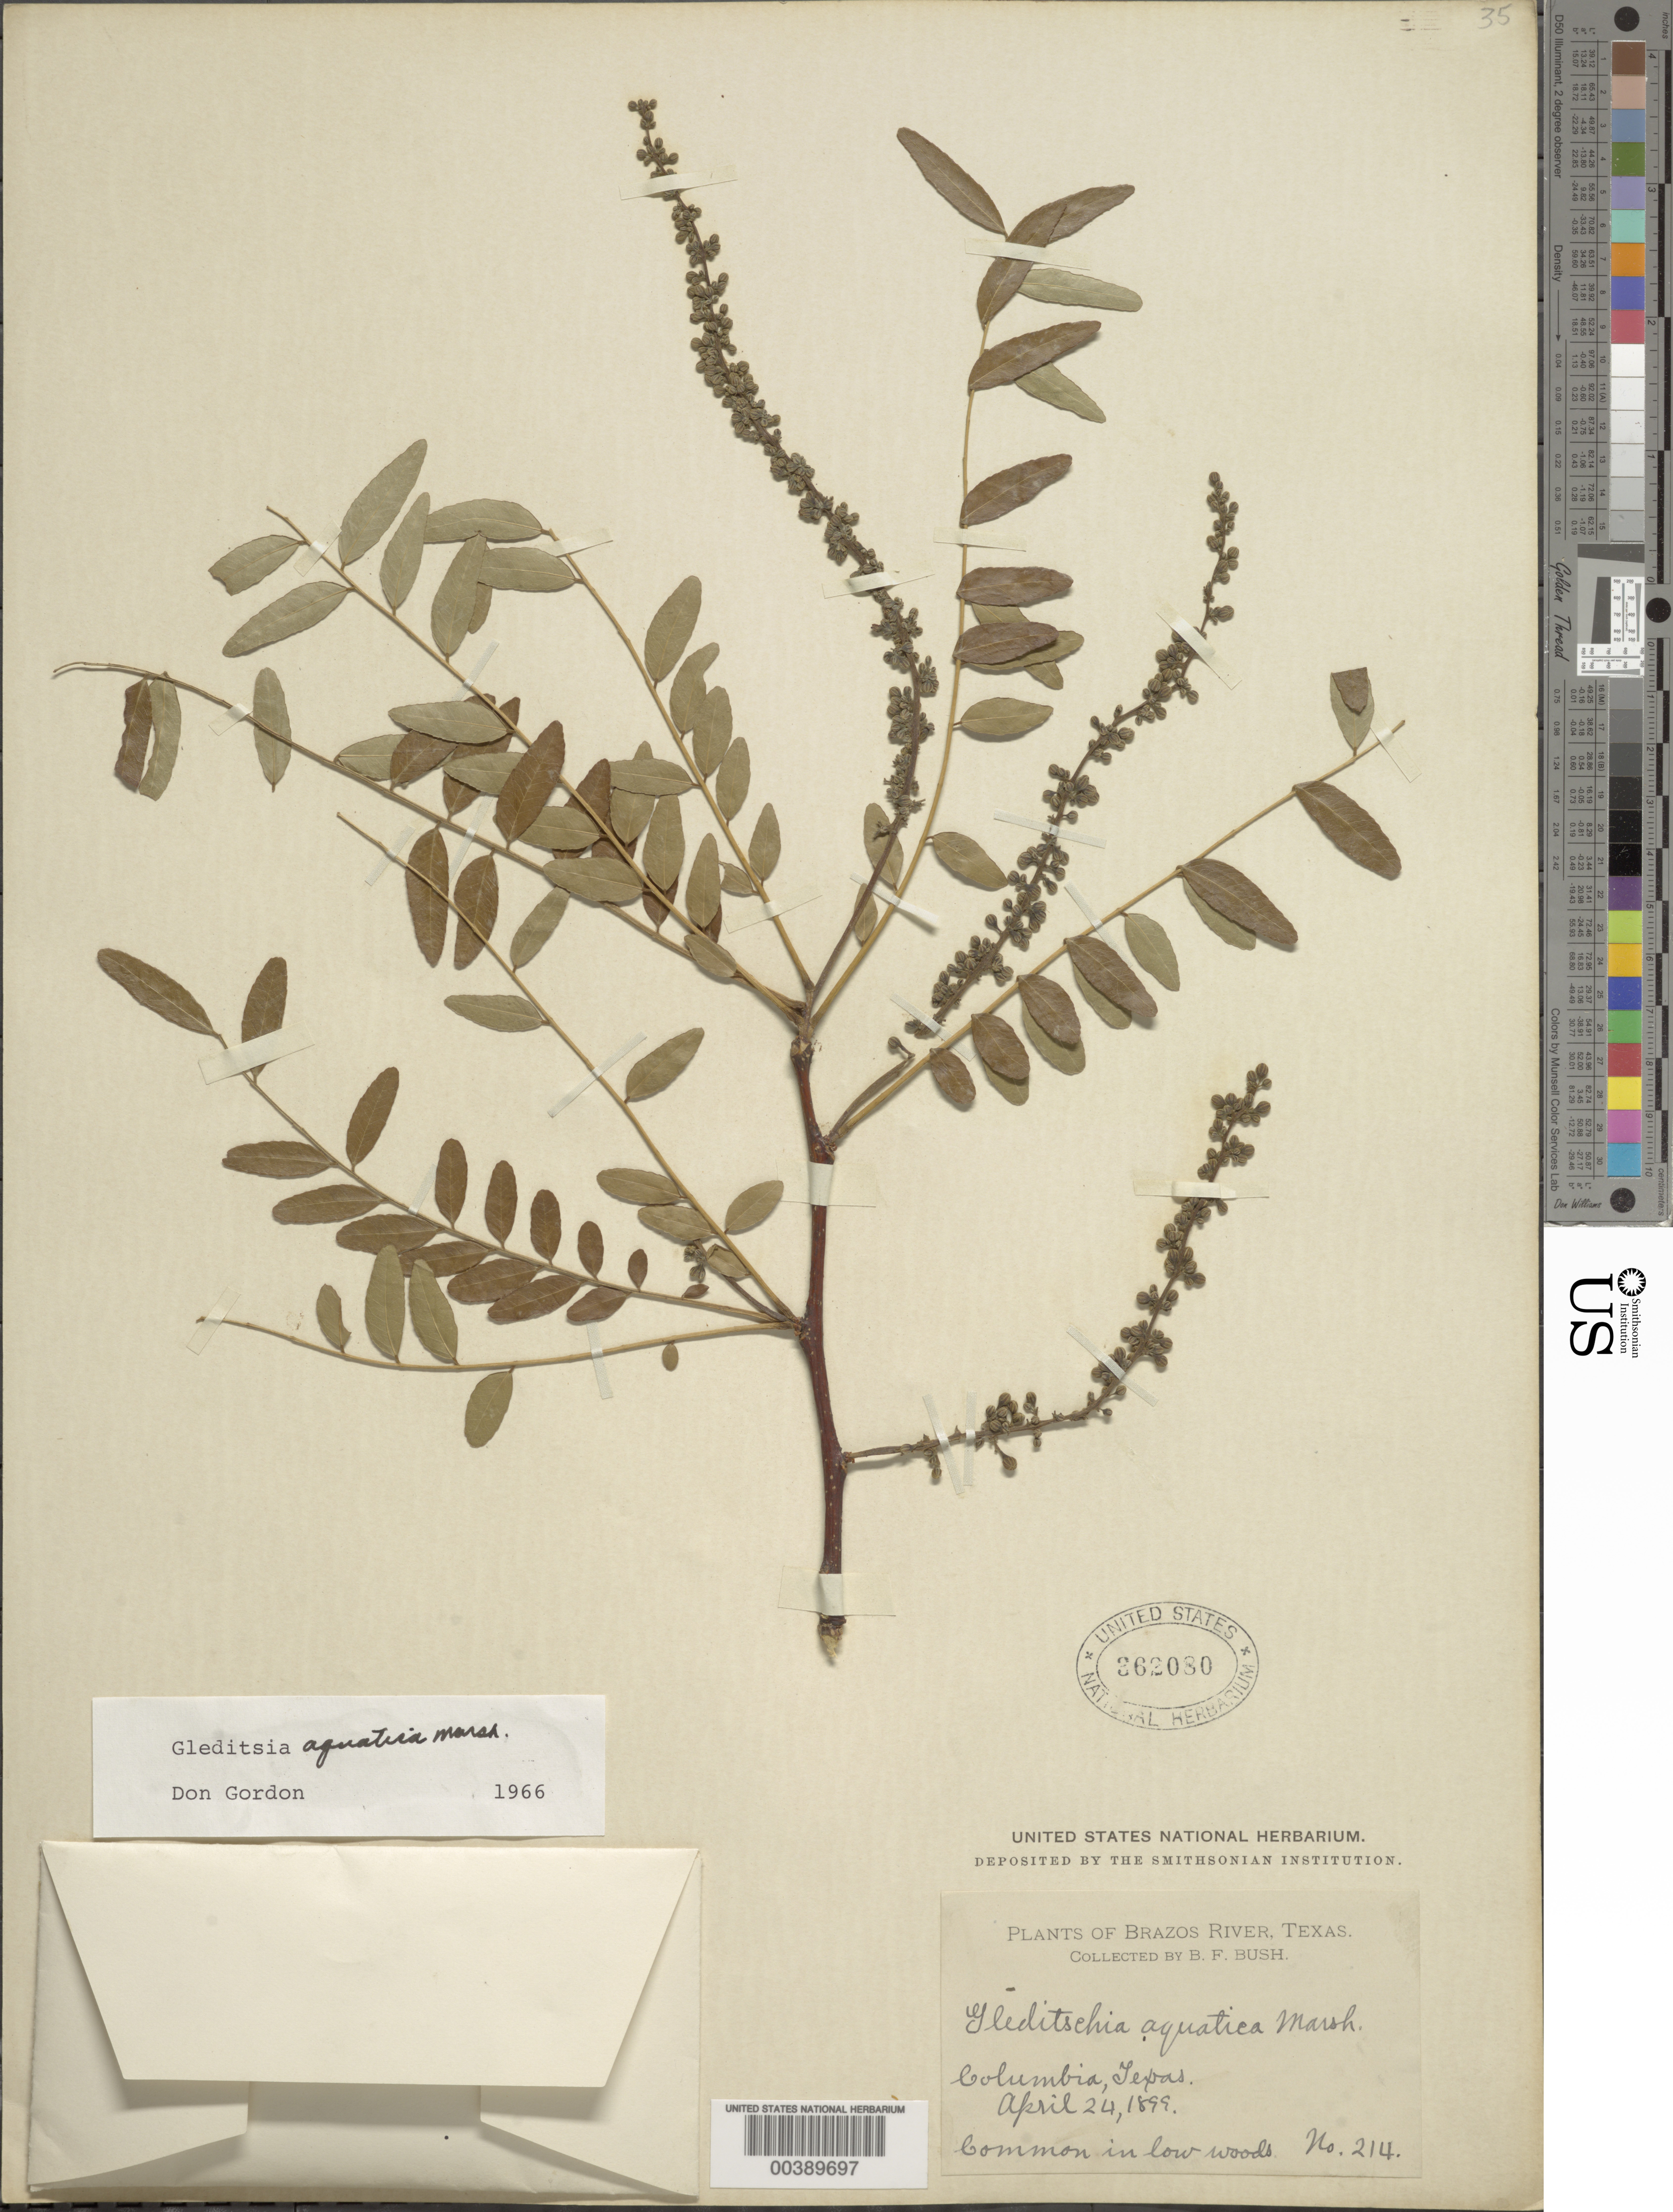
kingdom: Plantae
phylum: Tracheophyta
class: Magnoliopsida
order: Fabales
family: Fabaceae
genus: Gleditsia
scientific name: Gleditsia aquatica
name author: Marshall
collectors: B. F. Bush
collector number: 214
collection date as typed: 24 Apr 1899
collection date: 1899-04-24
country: United States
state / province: Texas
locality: Columbia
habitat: In low woods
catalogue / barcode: US 362080